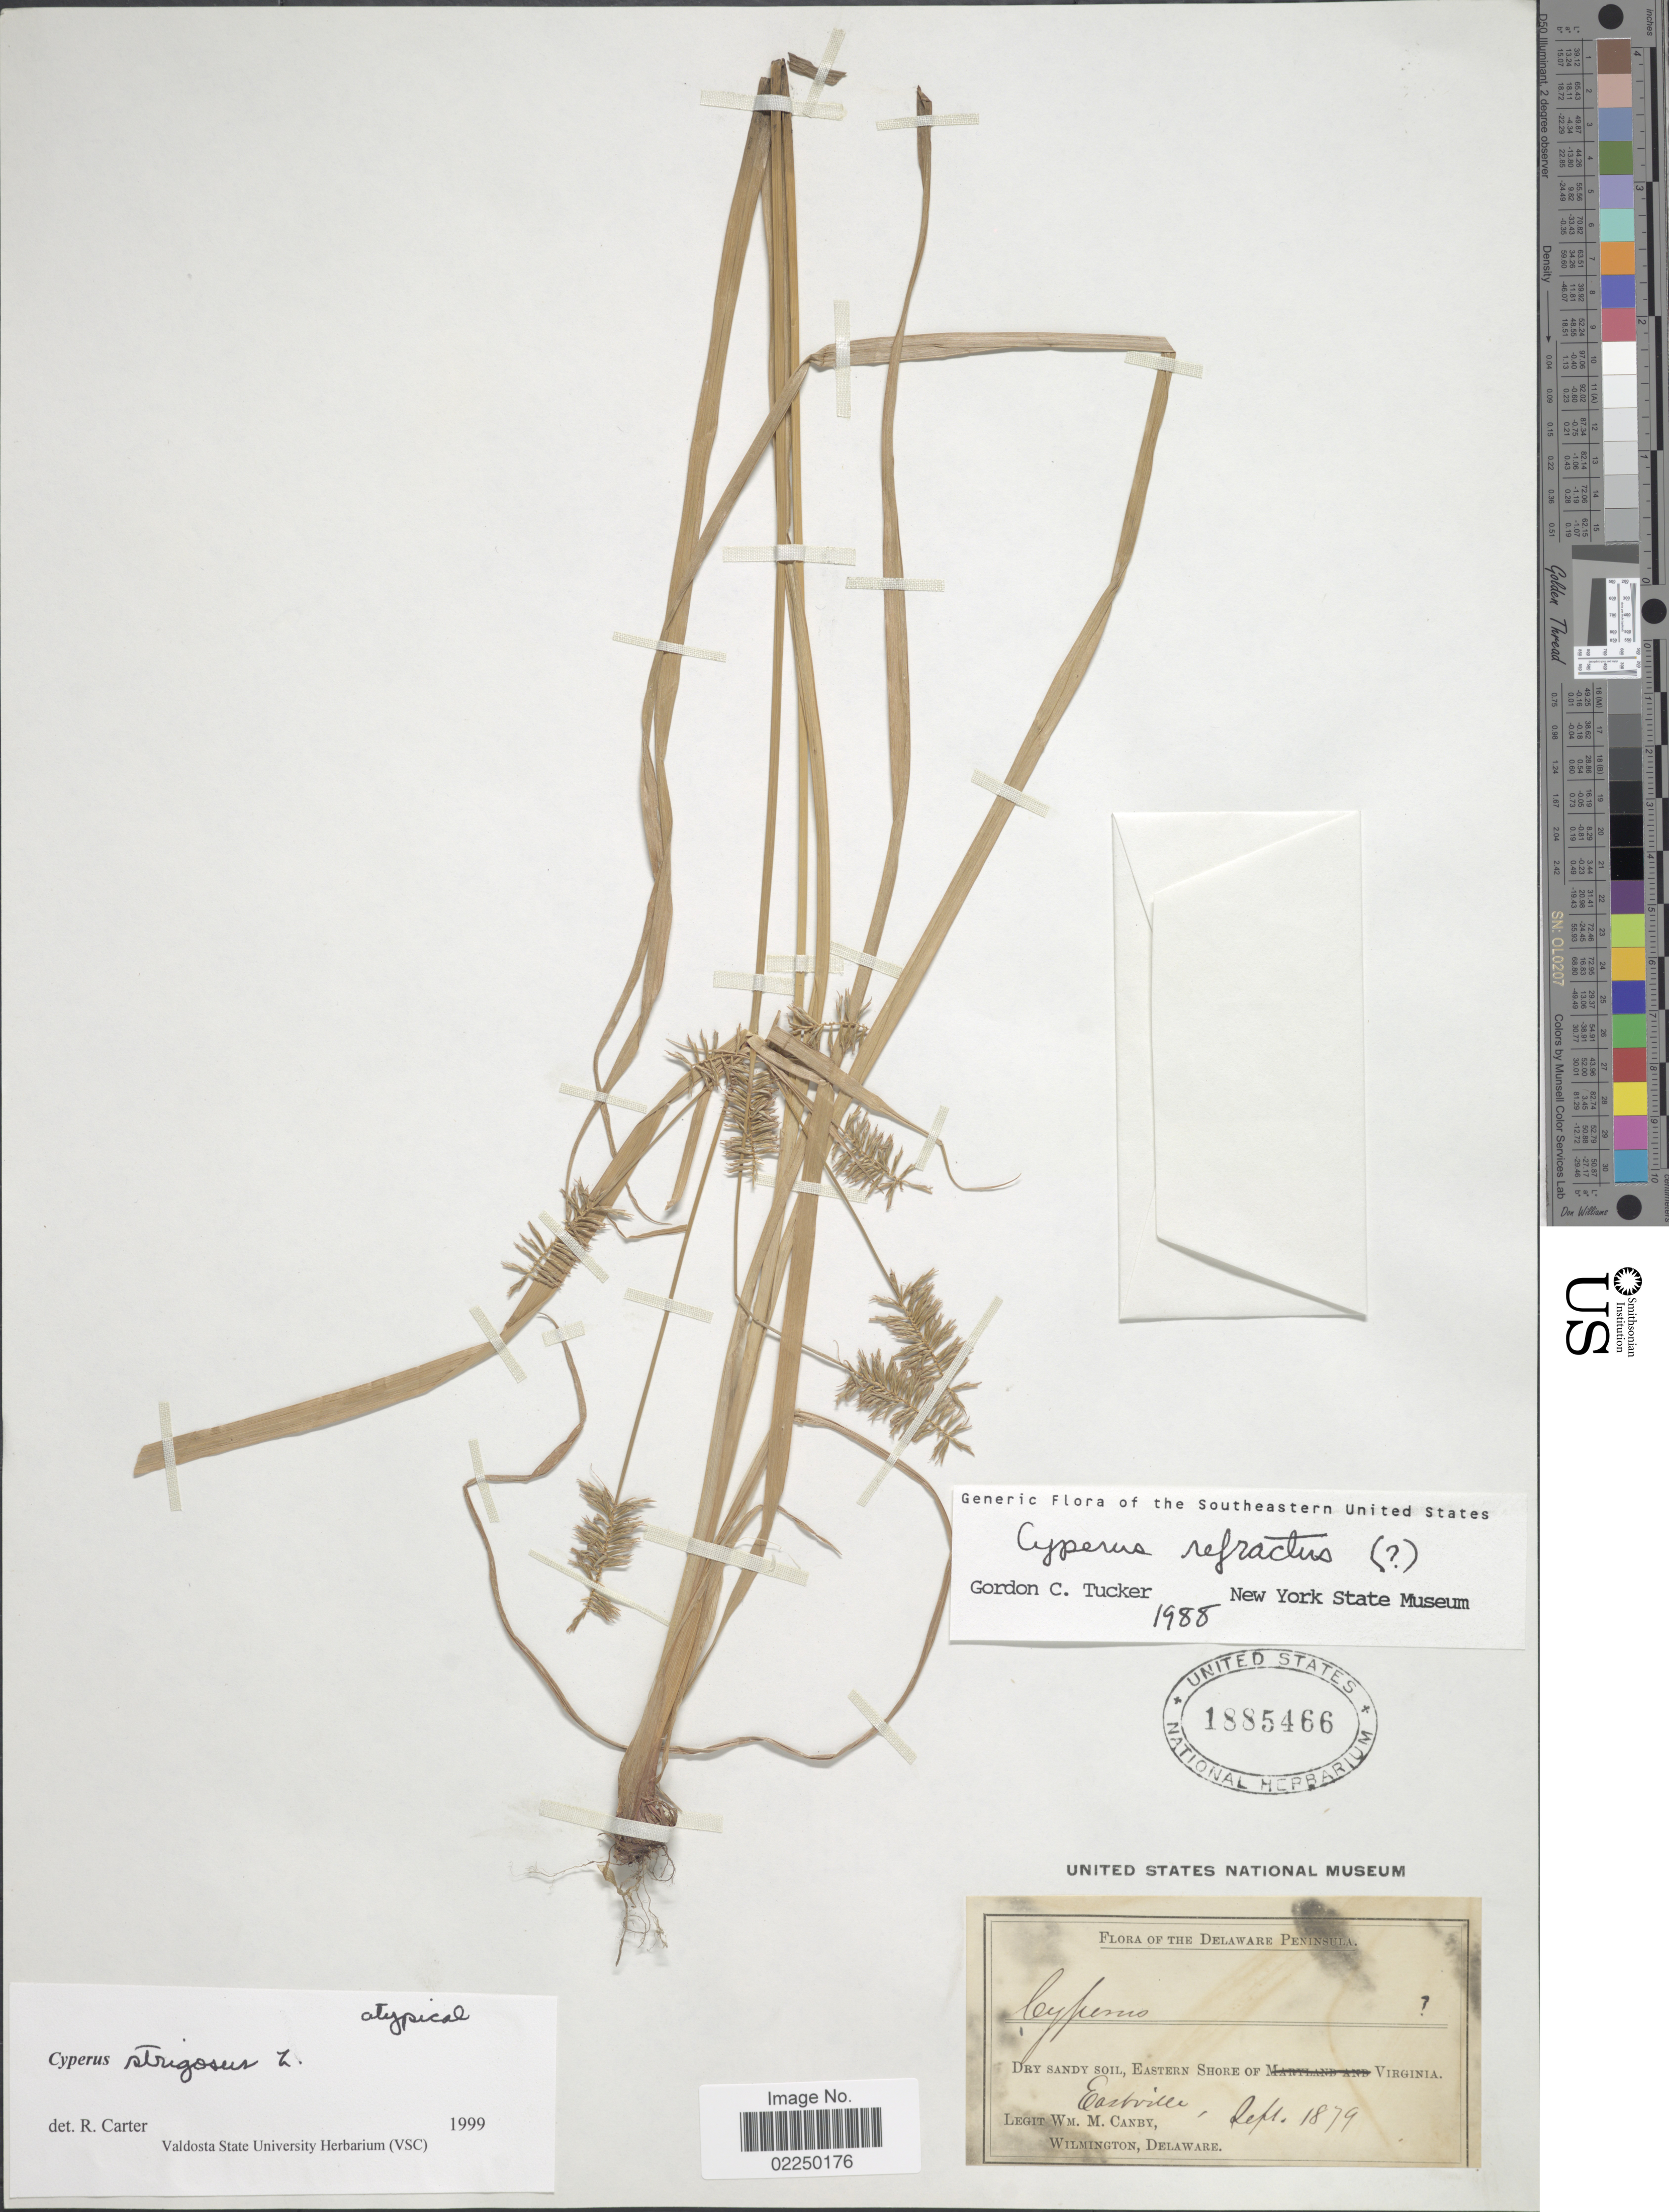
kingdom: Plantae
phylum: Tracheophyta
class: Liliopsida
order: Poales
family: Cyperaceae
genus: Cyperus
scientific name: Cyperus strigosus L.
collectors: W. M. Canby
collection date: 1879-09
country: United States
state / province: Virginia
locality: Delaware Peninsula, dry sandy soil, Eastern Shore of Virginia, Eastville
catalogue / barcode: US 1885466